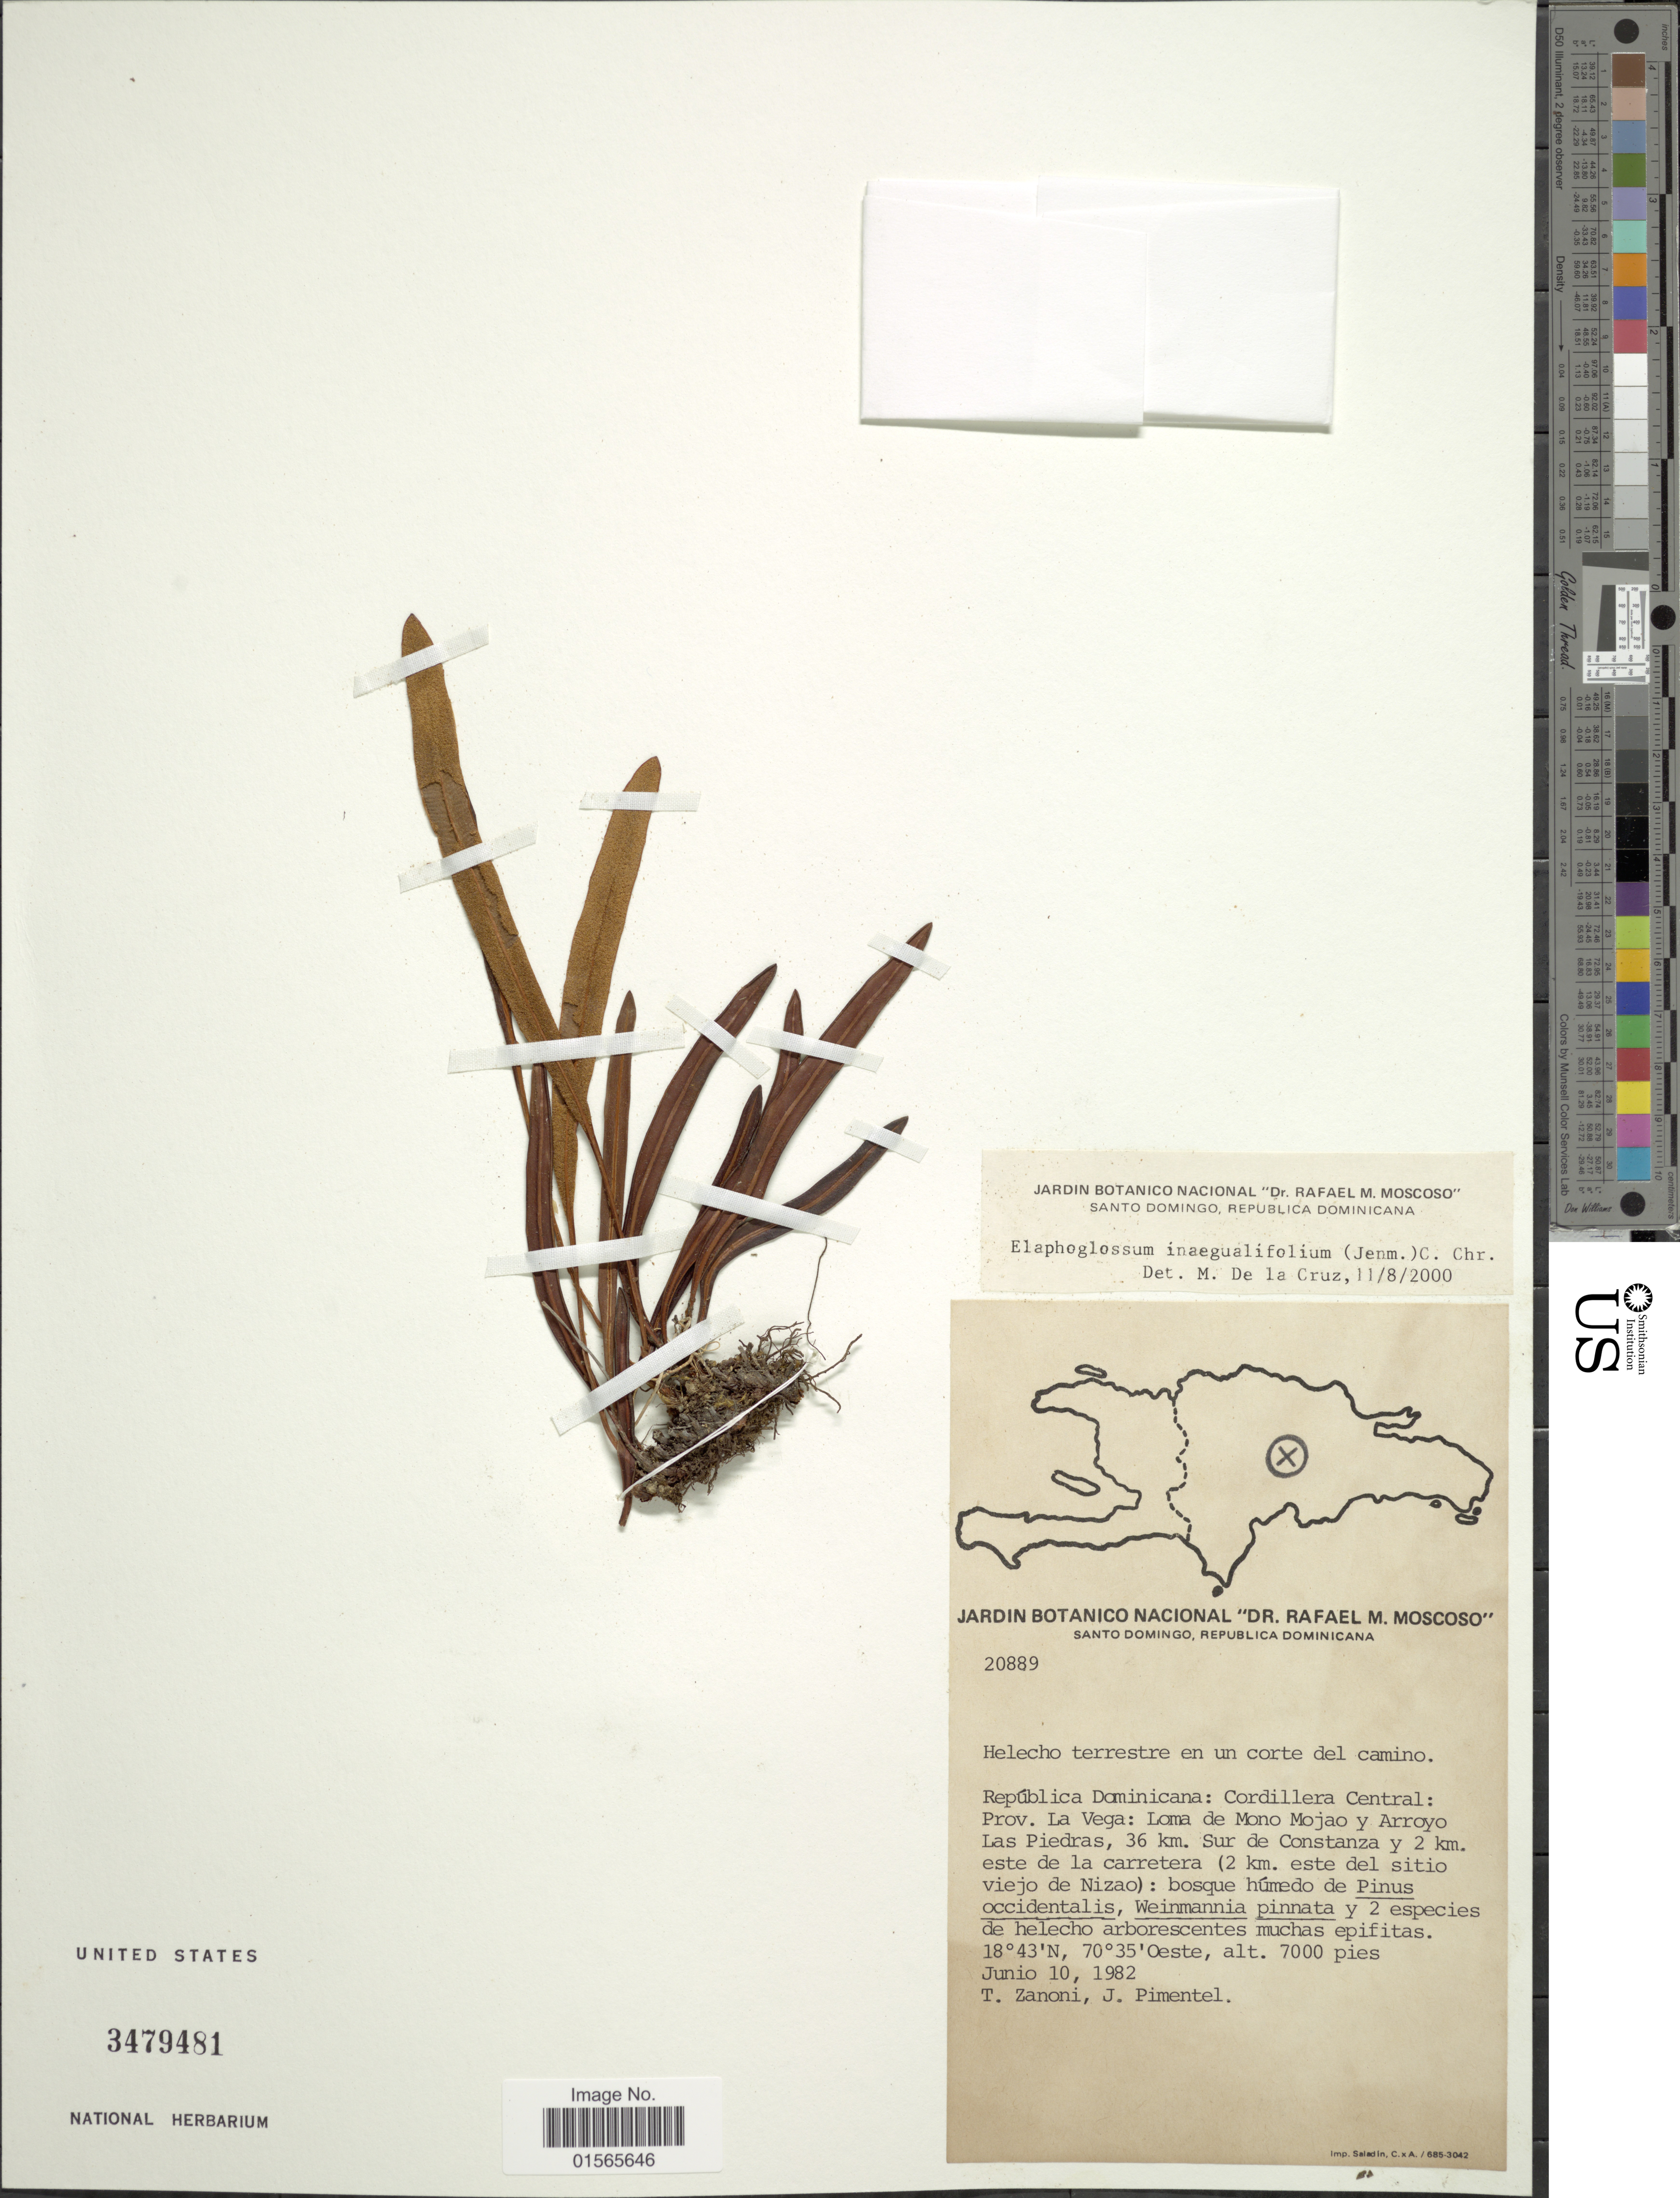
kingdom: Plantae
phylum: Tracheophyta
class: Polypodiopsida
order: Polypodiales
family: Dryopteridaceae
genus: Elaphoglossum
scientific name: Elaphoglossum leptophyllum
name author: (Fée) T. Moore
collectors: T. A. Zanoni & J. Pimentel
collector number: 20889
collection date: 1982-06-10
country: Dominican Republic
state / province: La Vega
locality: Cordillera Central: Loma de Mono Mojoa y Arroyo Las Piedras, 36 km. Sur de Constanza y 2 km. easte de la carretera (2 km. este del sitio viejo de Nizao)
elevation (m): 2134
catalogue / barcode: US 3479481